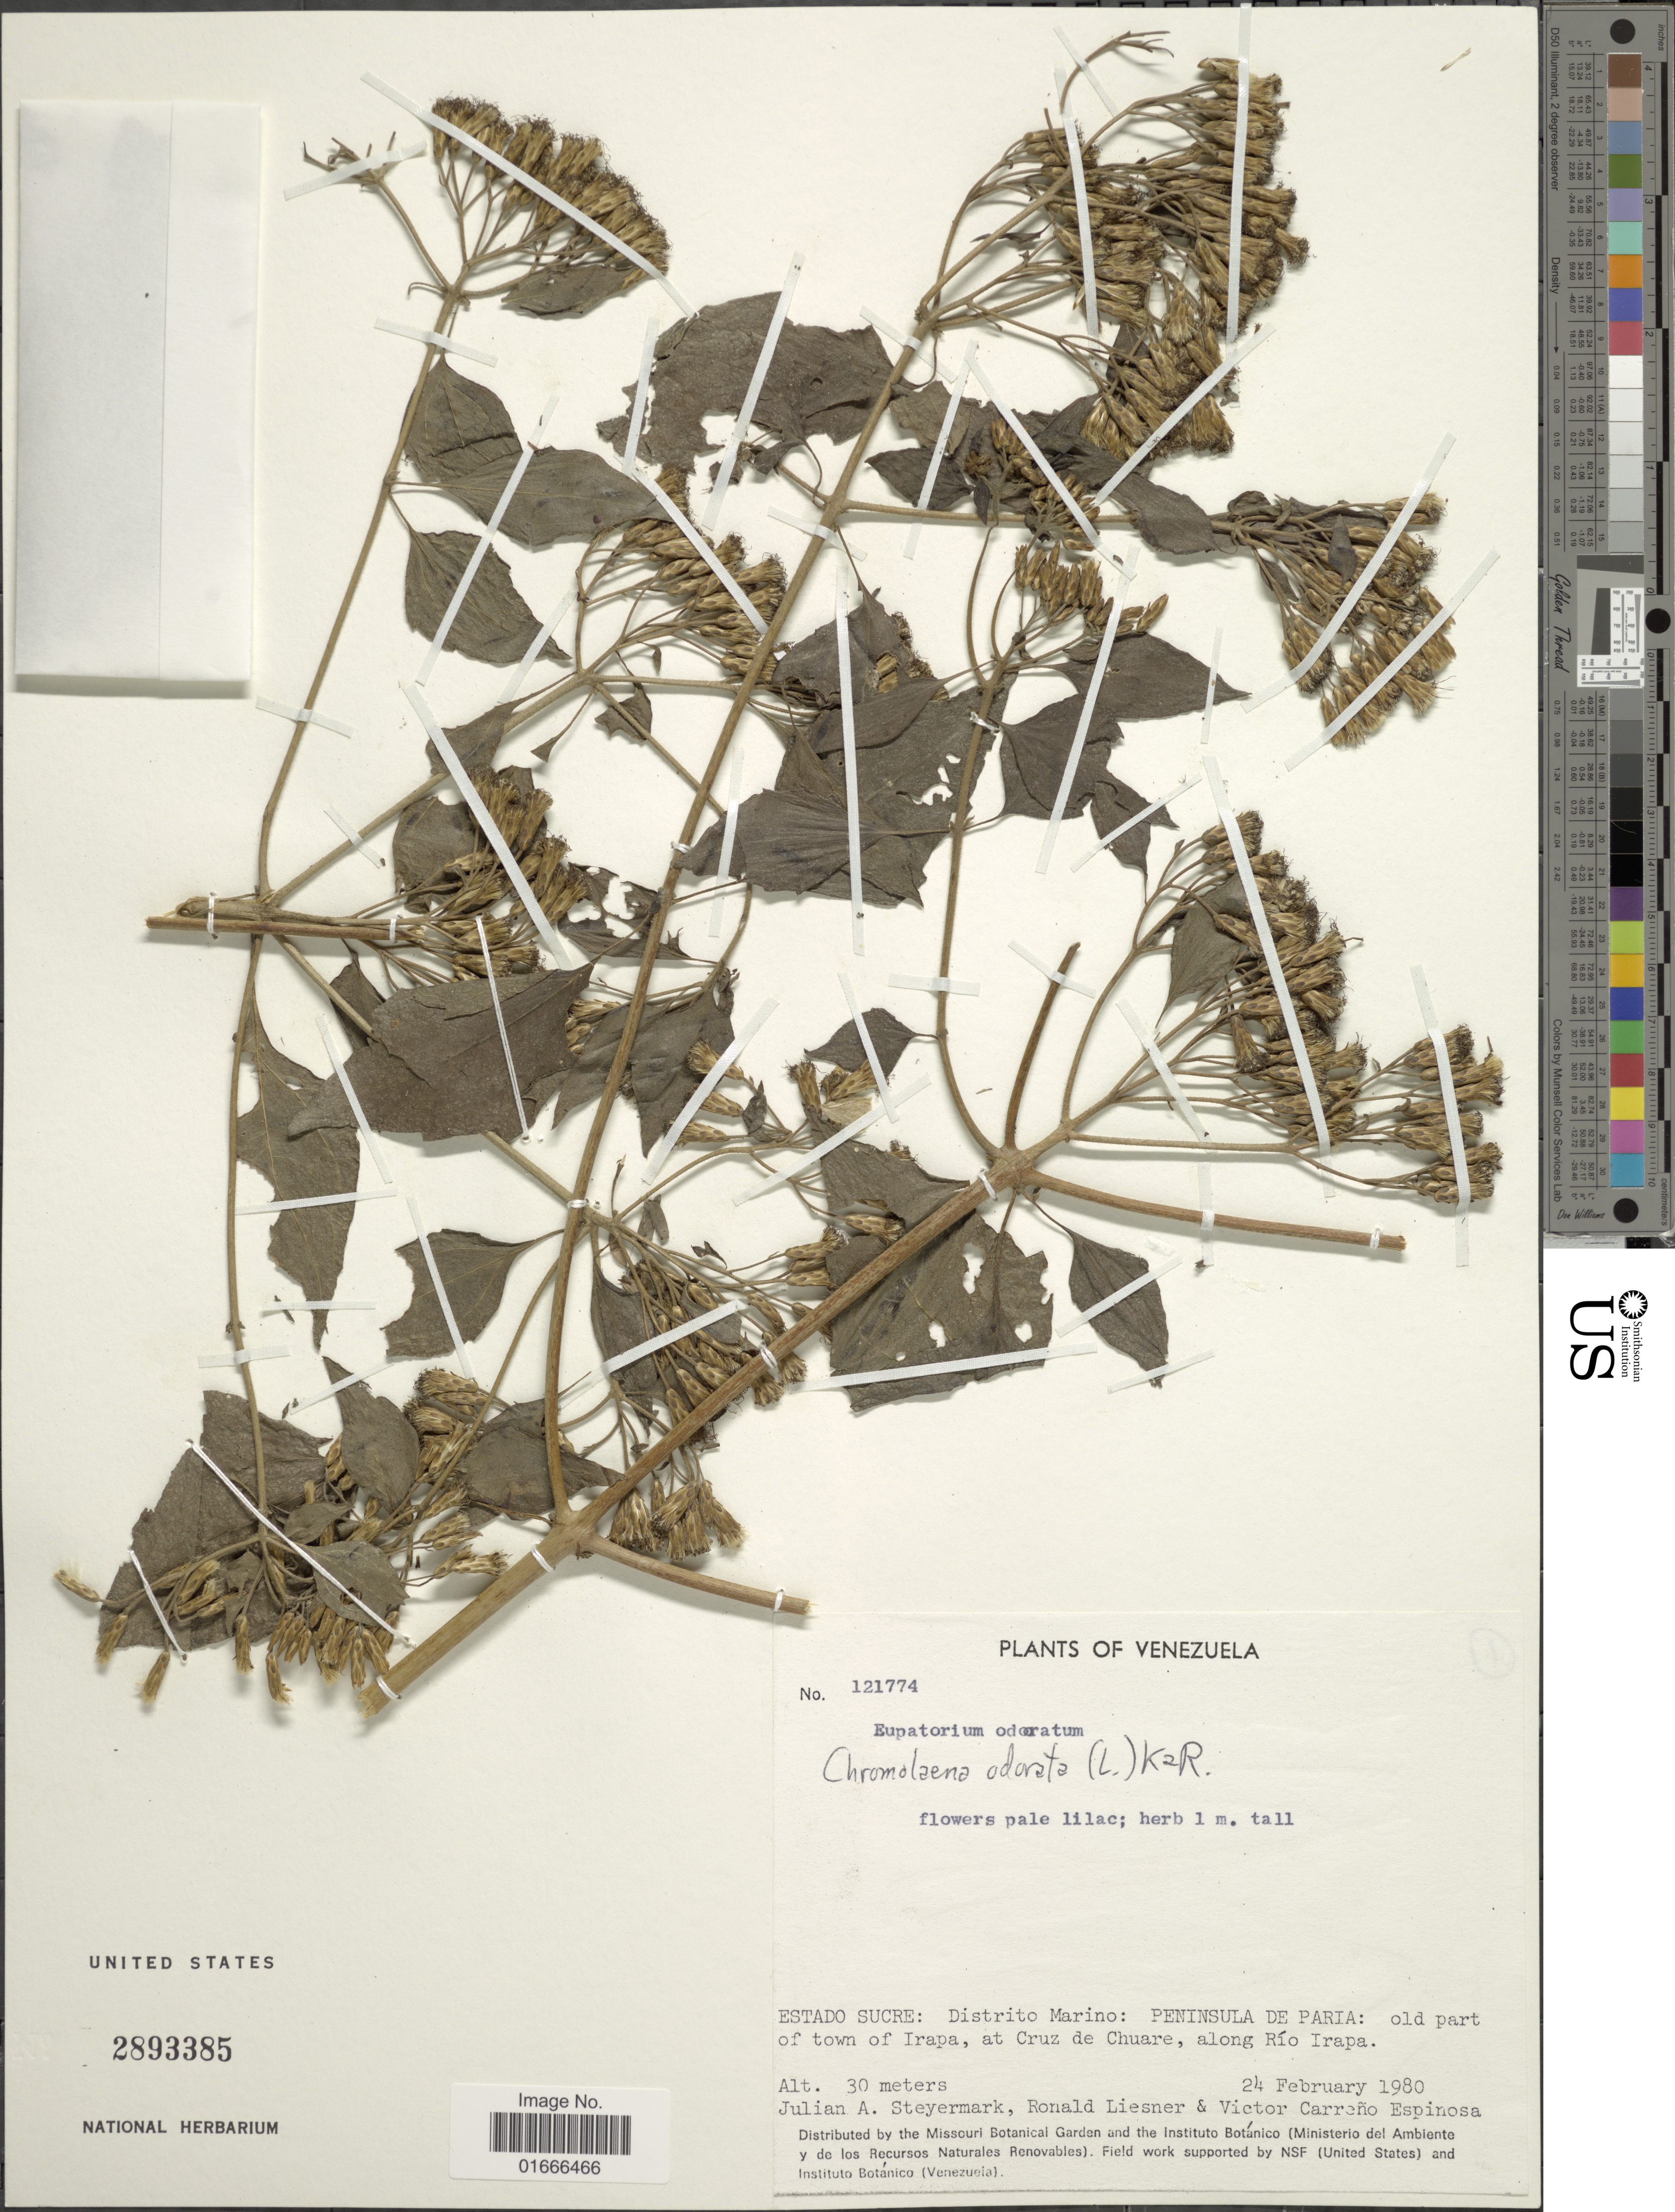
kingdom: Plantae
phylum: Tracheophyta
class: Magnoliopsida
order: Asterales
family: Asteraceae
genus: Chromolaena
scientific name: Chromolaena odorata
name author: (L.) R.M. King & H. Rob.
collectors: J. Steyermark, R. L. Liesner & V. Espinosa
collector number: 121774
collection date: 1980-02-24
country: Venezuela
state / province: Sucre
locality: Distrito Marino, Peninsula de Paria, old part of town of Irapa, at Cruz de Chuare, along Rio Irapa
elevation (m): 30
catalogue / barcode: US 2893385